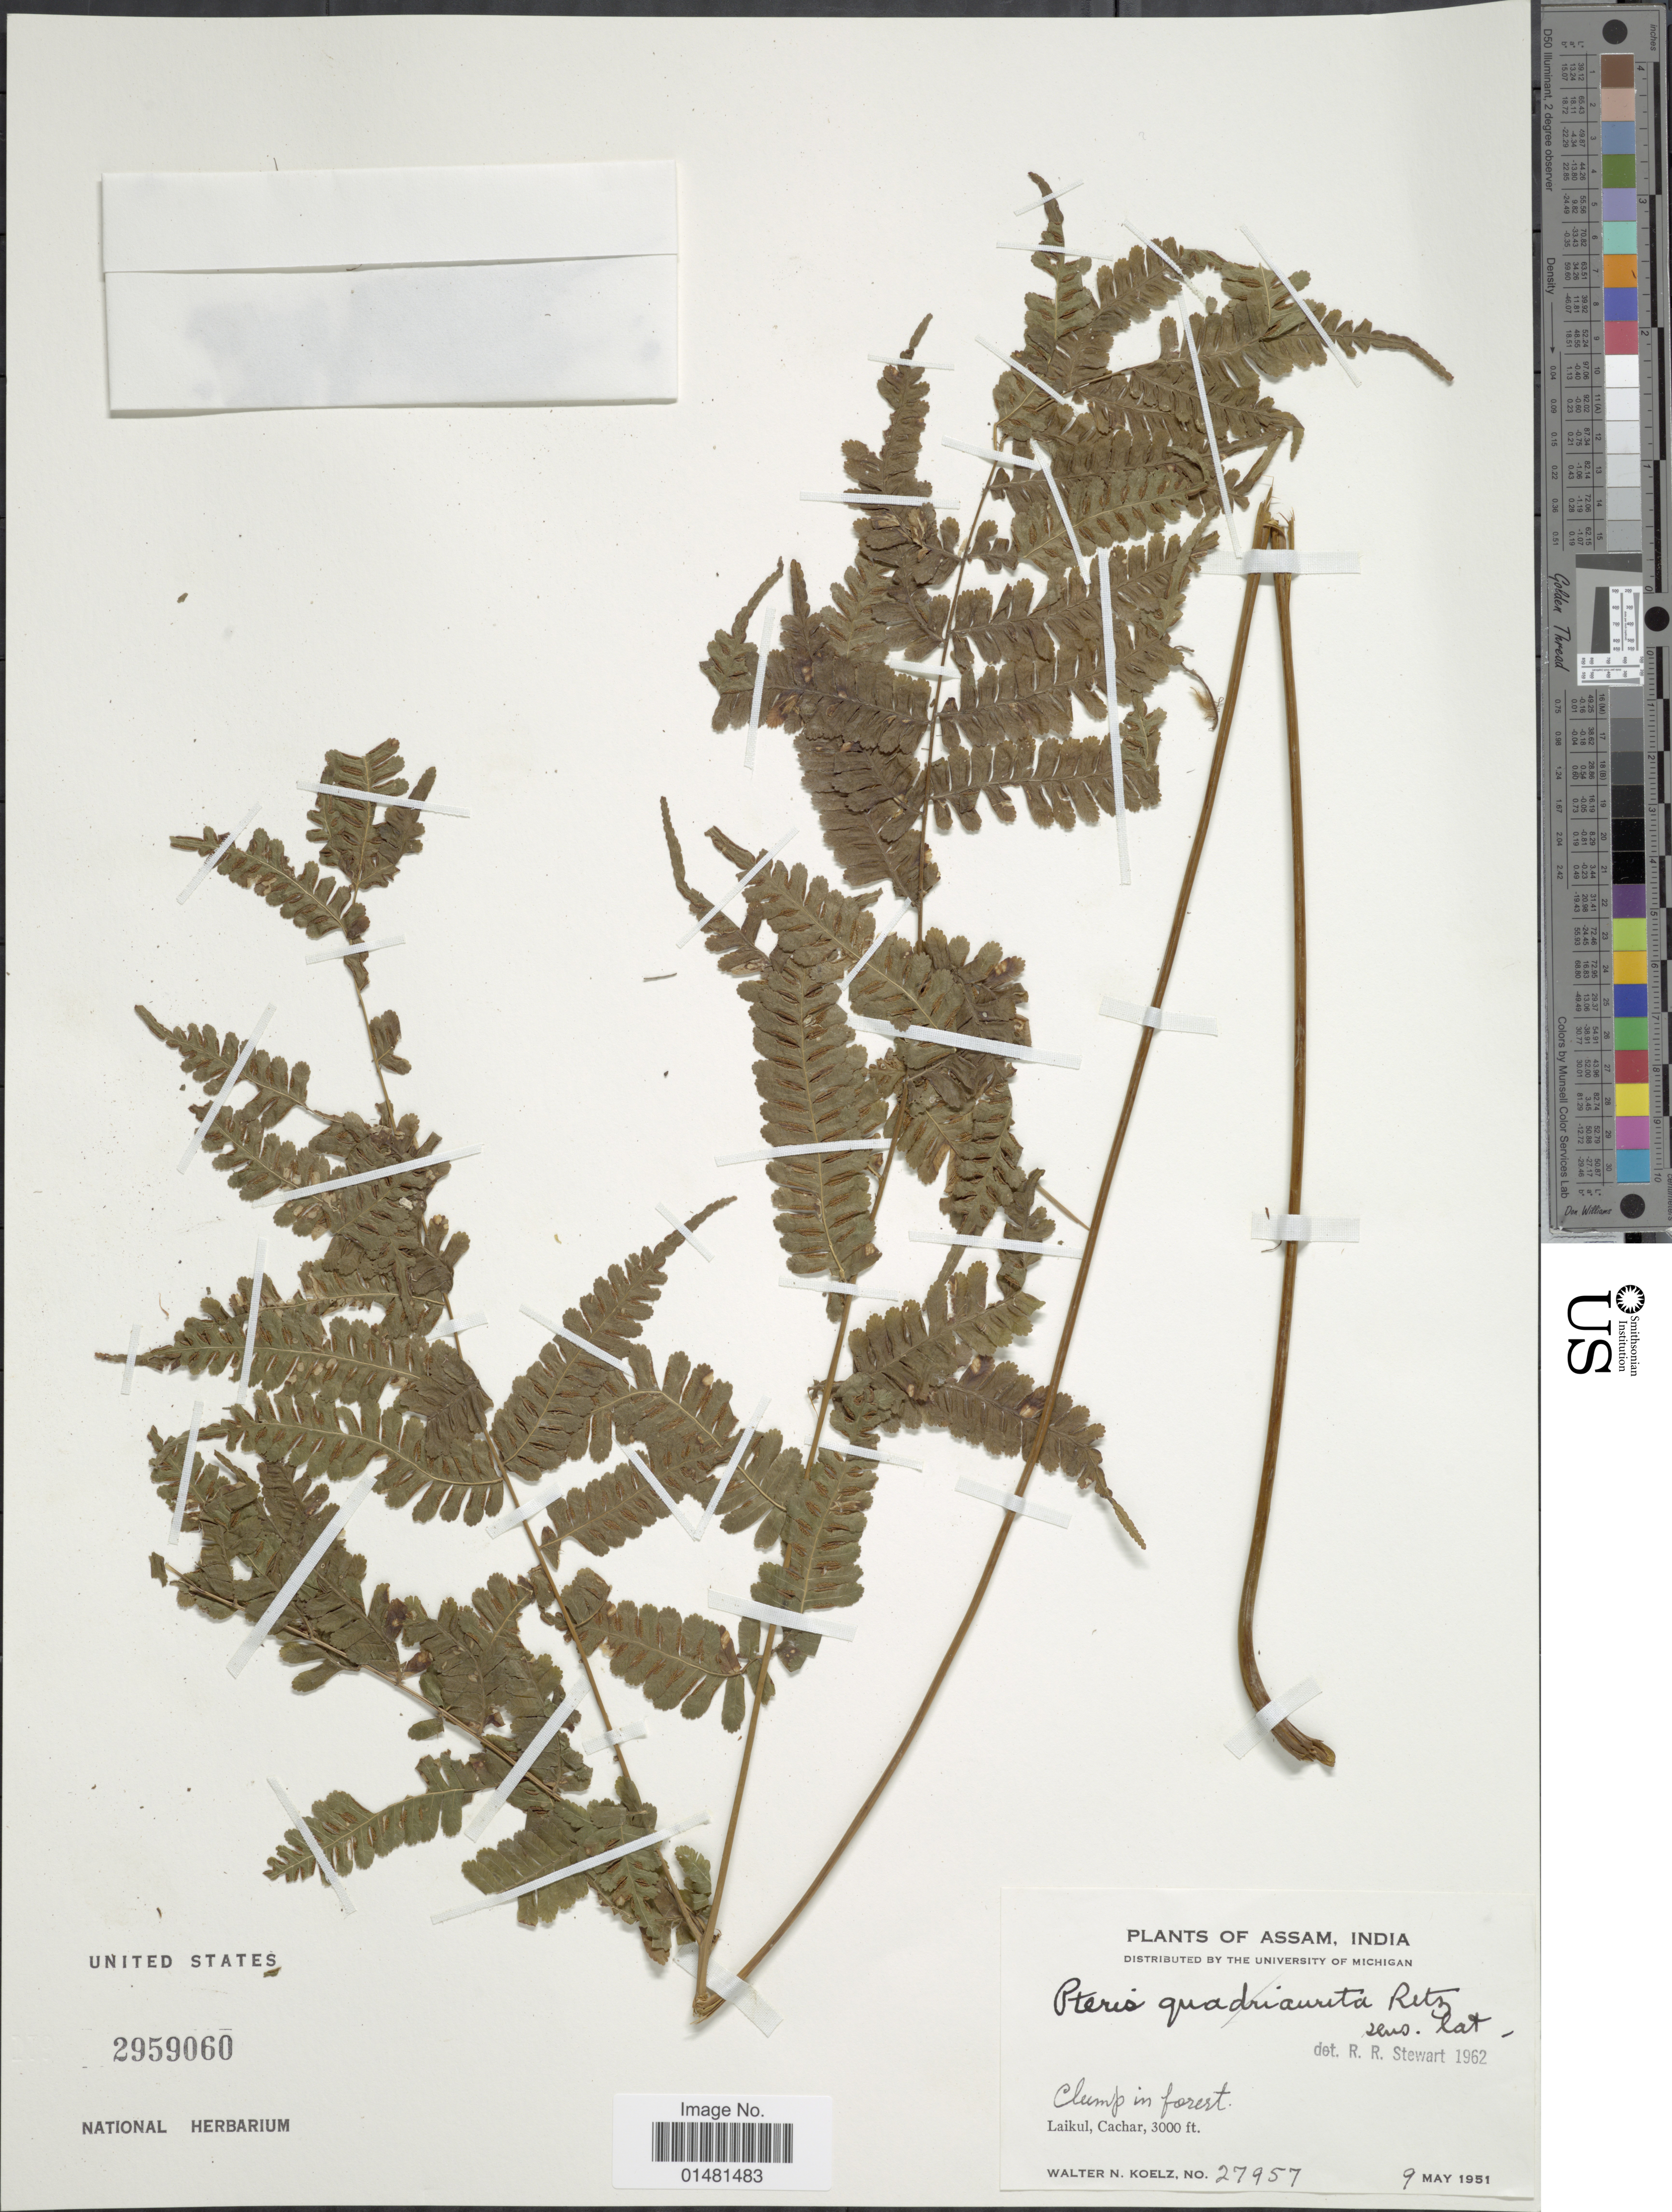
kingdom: Plantae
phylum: Tracheophyta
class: Polypodiopsida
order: Polypodiales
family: Pteridaceae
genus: Pteris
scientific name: Pteris sp.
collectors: W. N. Koelz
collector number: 27957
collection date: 1951-05-09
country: India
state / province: Assam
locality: Laikul, Cachar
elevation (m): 914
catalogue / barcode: US 2959060